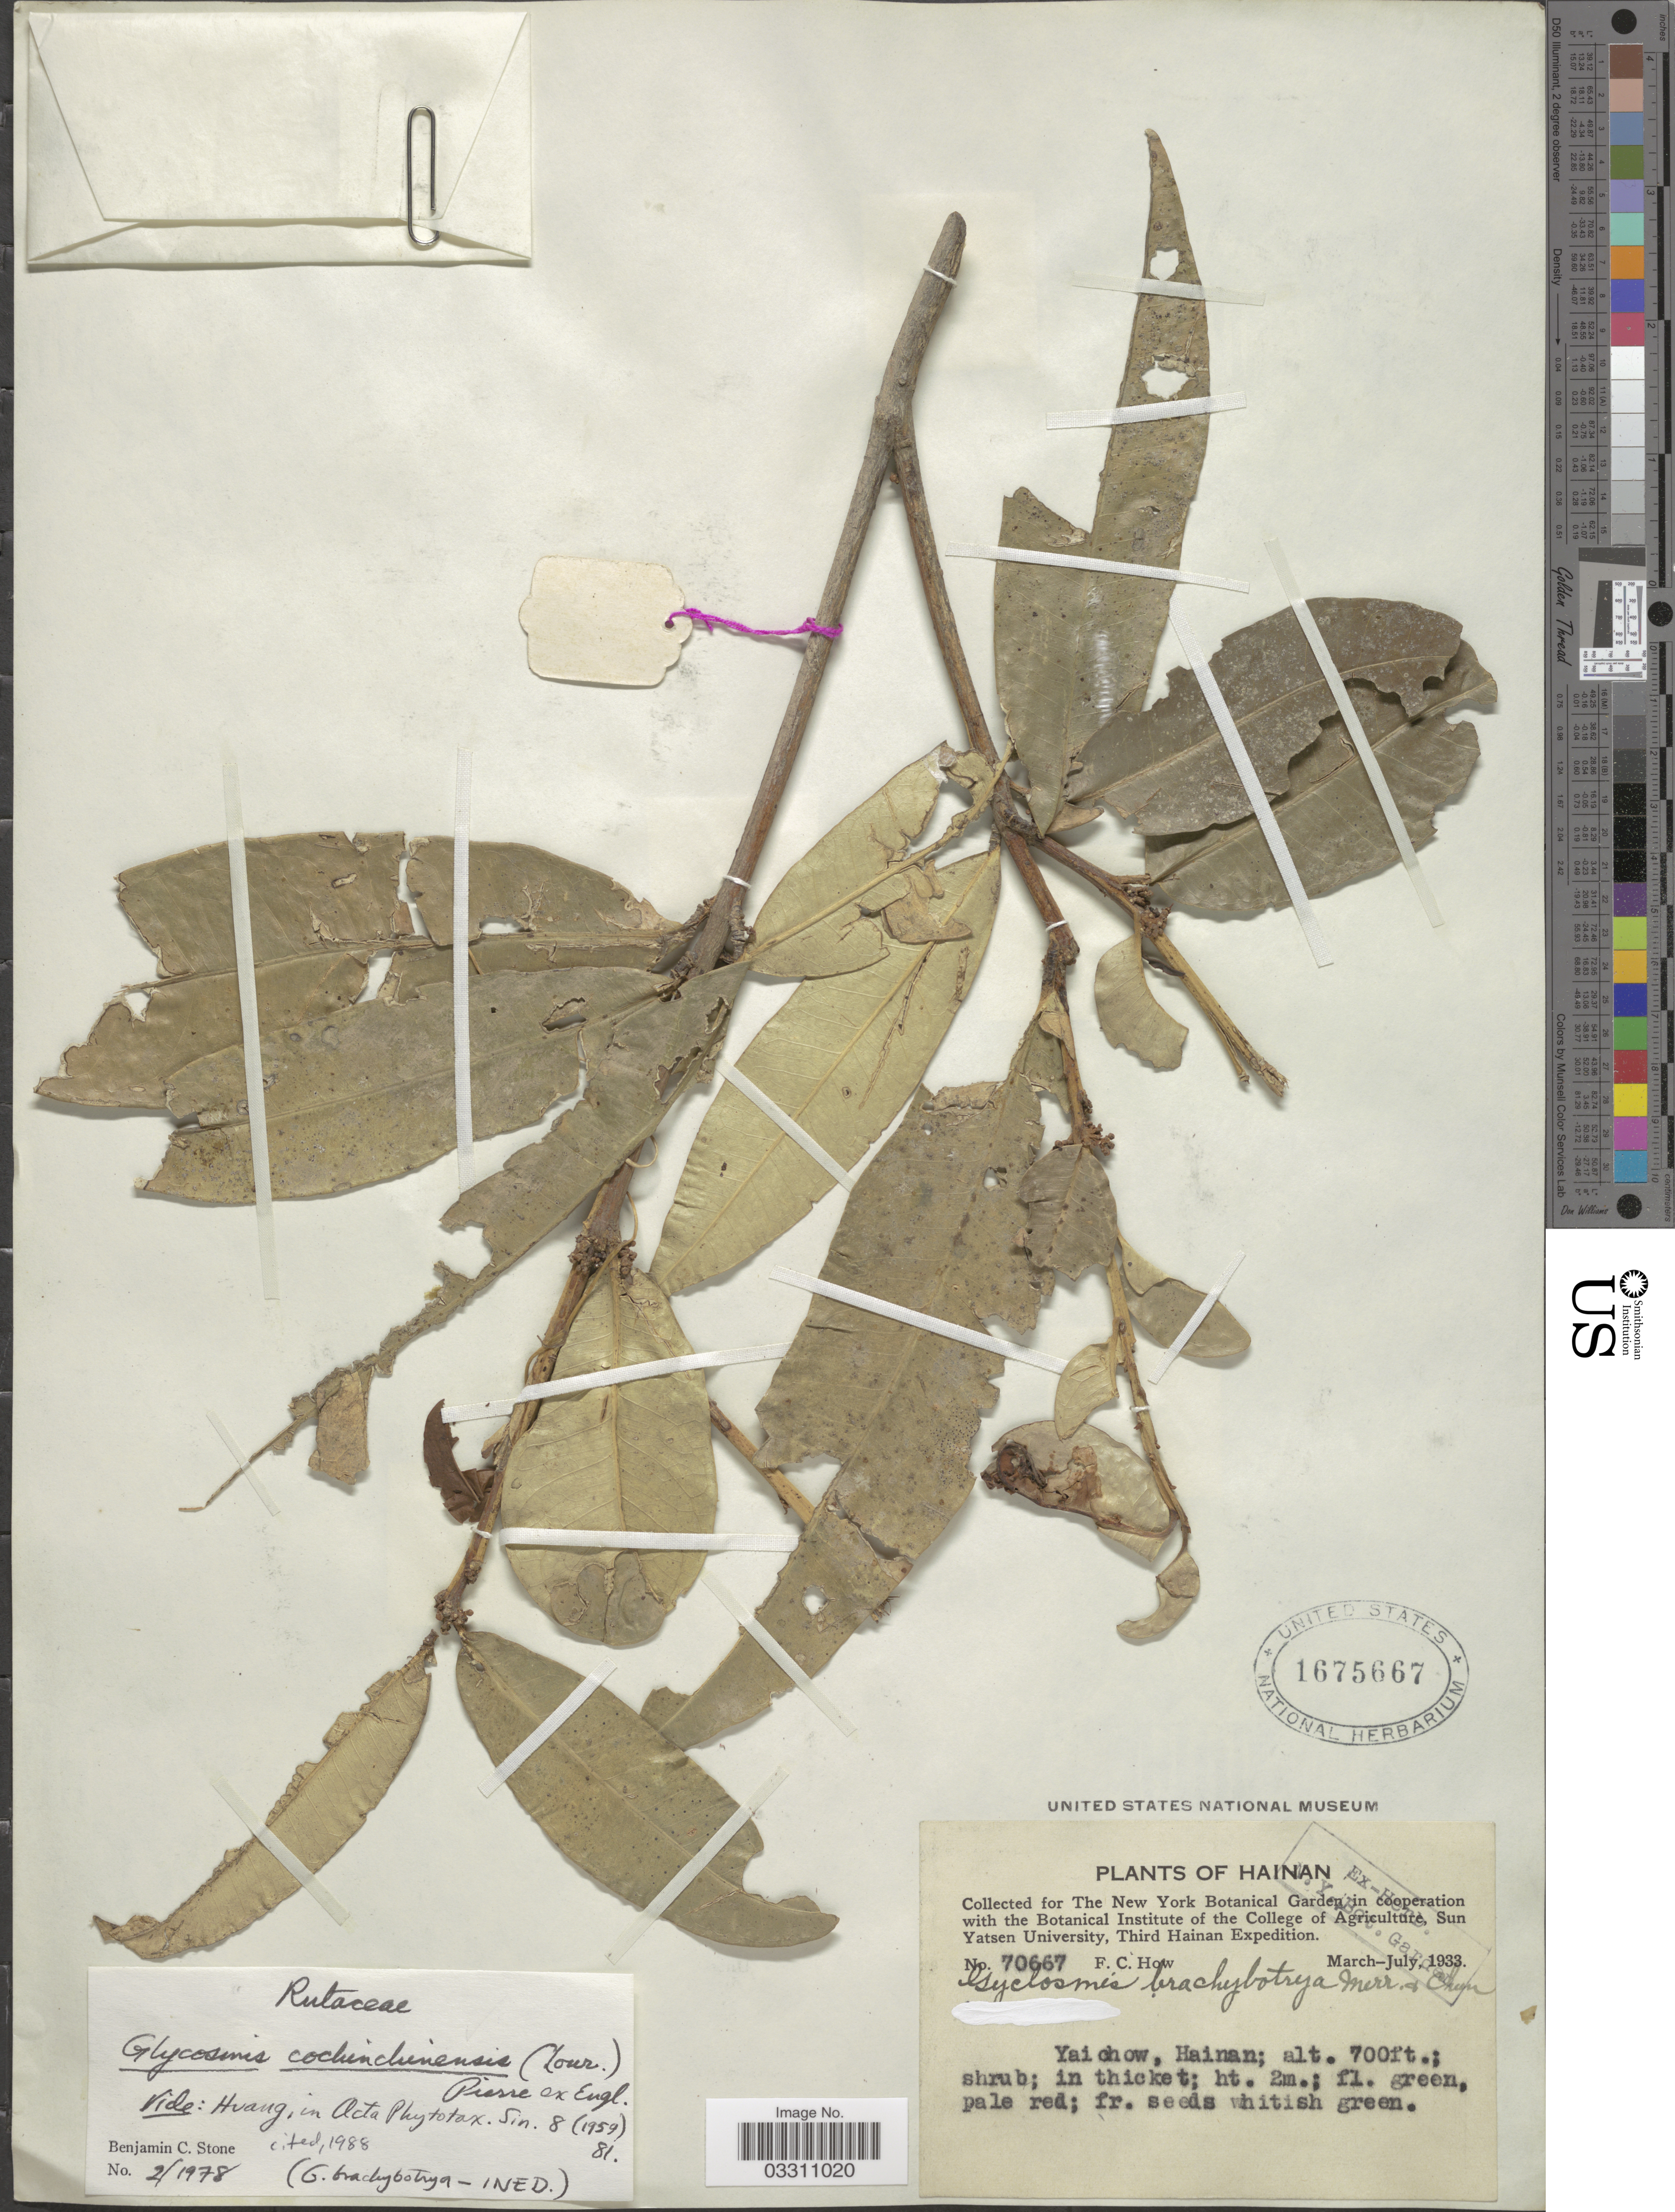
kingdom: Plantae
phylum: Tracheophyta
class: Magnoliopsida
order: Sapindales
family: Rutaceae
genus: Glycosmis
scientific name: Glycosmis cochinchinensis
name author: (Lour.) Pierre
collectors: F. C. How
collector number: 70667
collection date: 1933-03/1933-07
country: China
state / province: Hainan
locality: Yaichow.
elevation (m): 213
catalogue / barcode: US 1675667